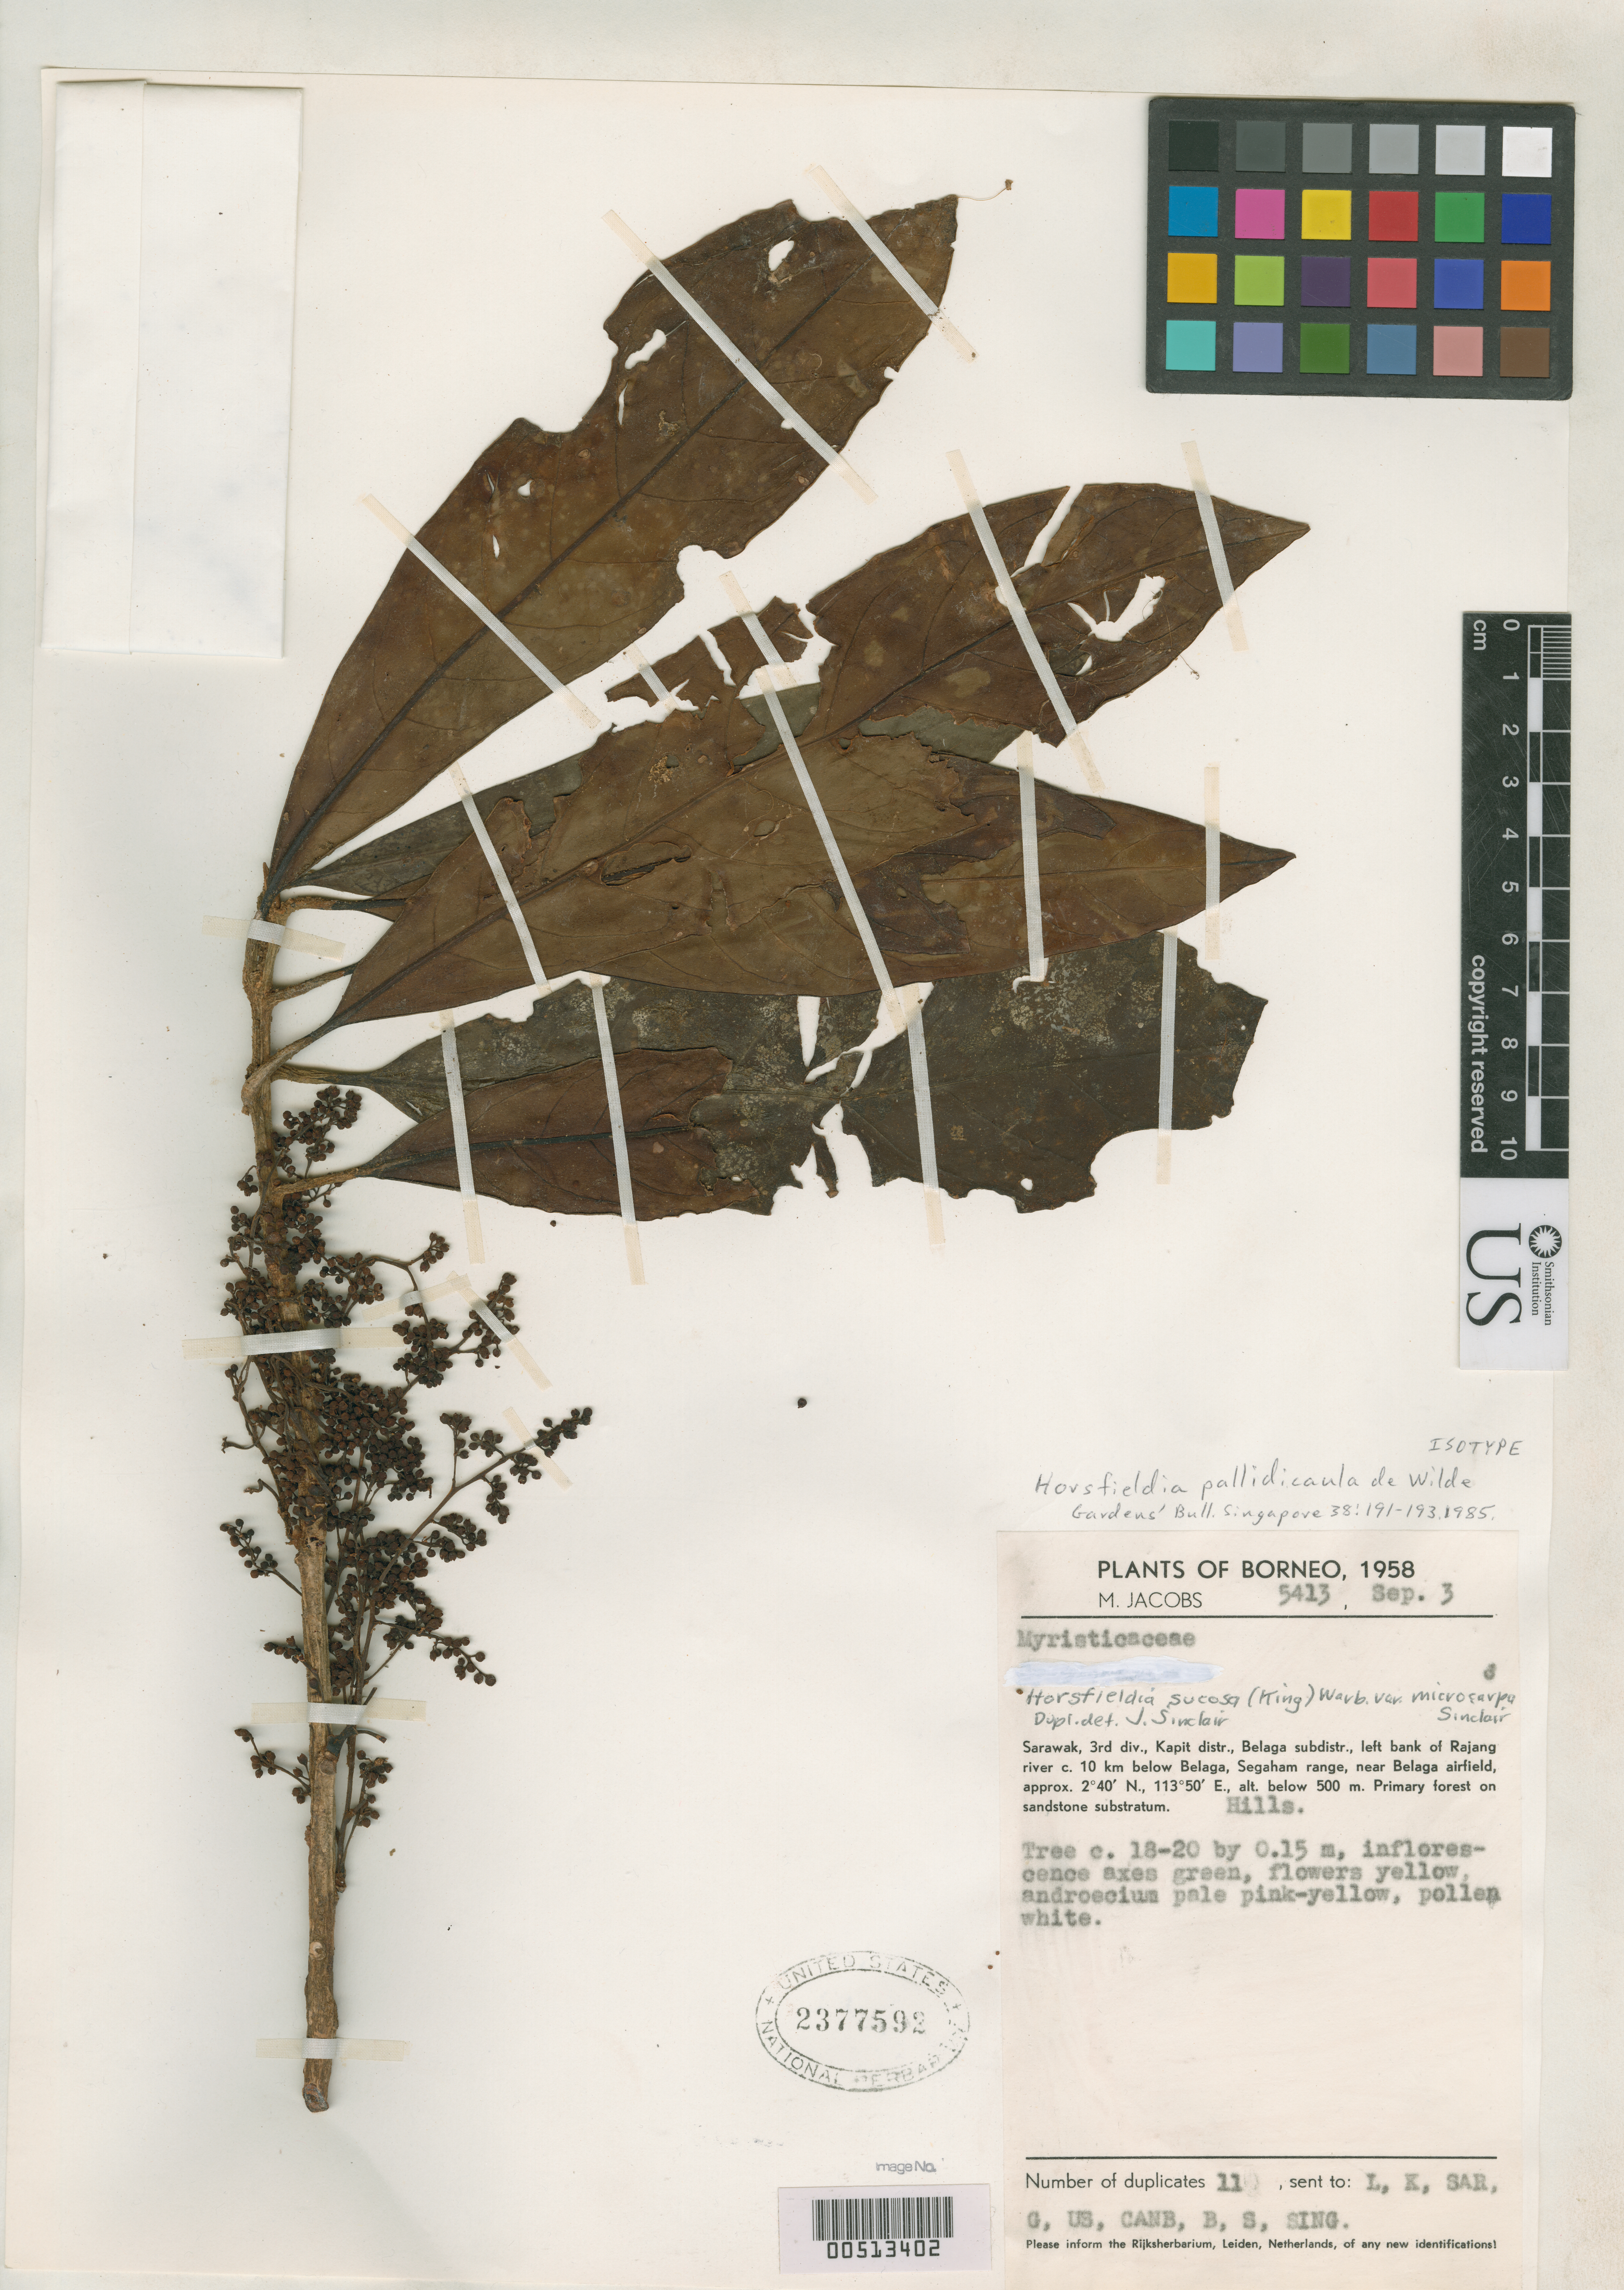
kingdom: Plantae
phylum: Tracheophyta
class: Magnoliopsida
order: Magnoliales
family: Myristicaceae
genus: Horsfieldia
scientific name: Horsfieldia pallidicaula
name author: W.J. de Wilde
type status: Isotype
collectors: M. R. Jacobs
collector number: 5413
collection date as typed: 03 Sep 1958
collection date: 1958-09-03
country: Malaysia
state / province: Sarawak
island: Borneo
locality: Kapit Distr., Belaga subdistr., left bank of Rajang River ca. 10 km below Belaga, Segaham Range, near Belaga Airfield.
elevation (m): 500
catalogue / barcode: US 2377592